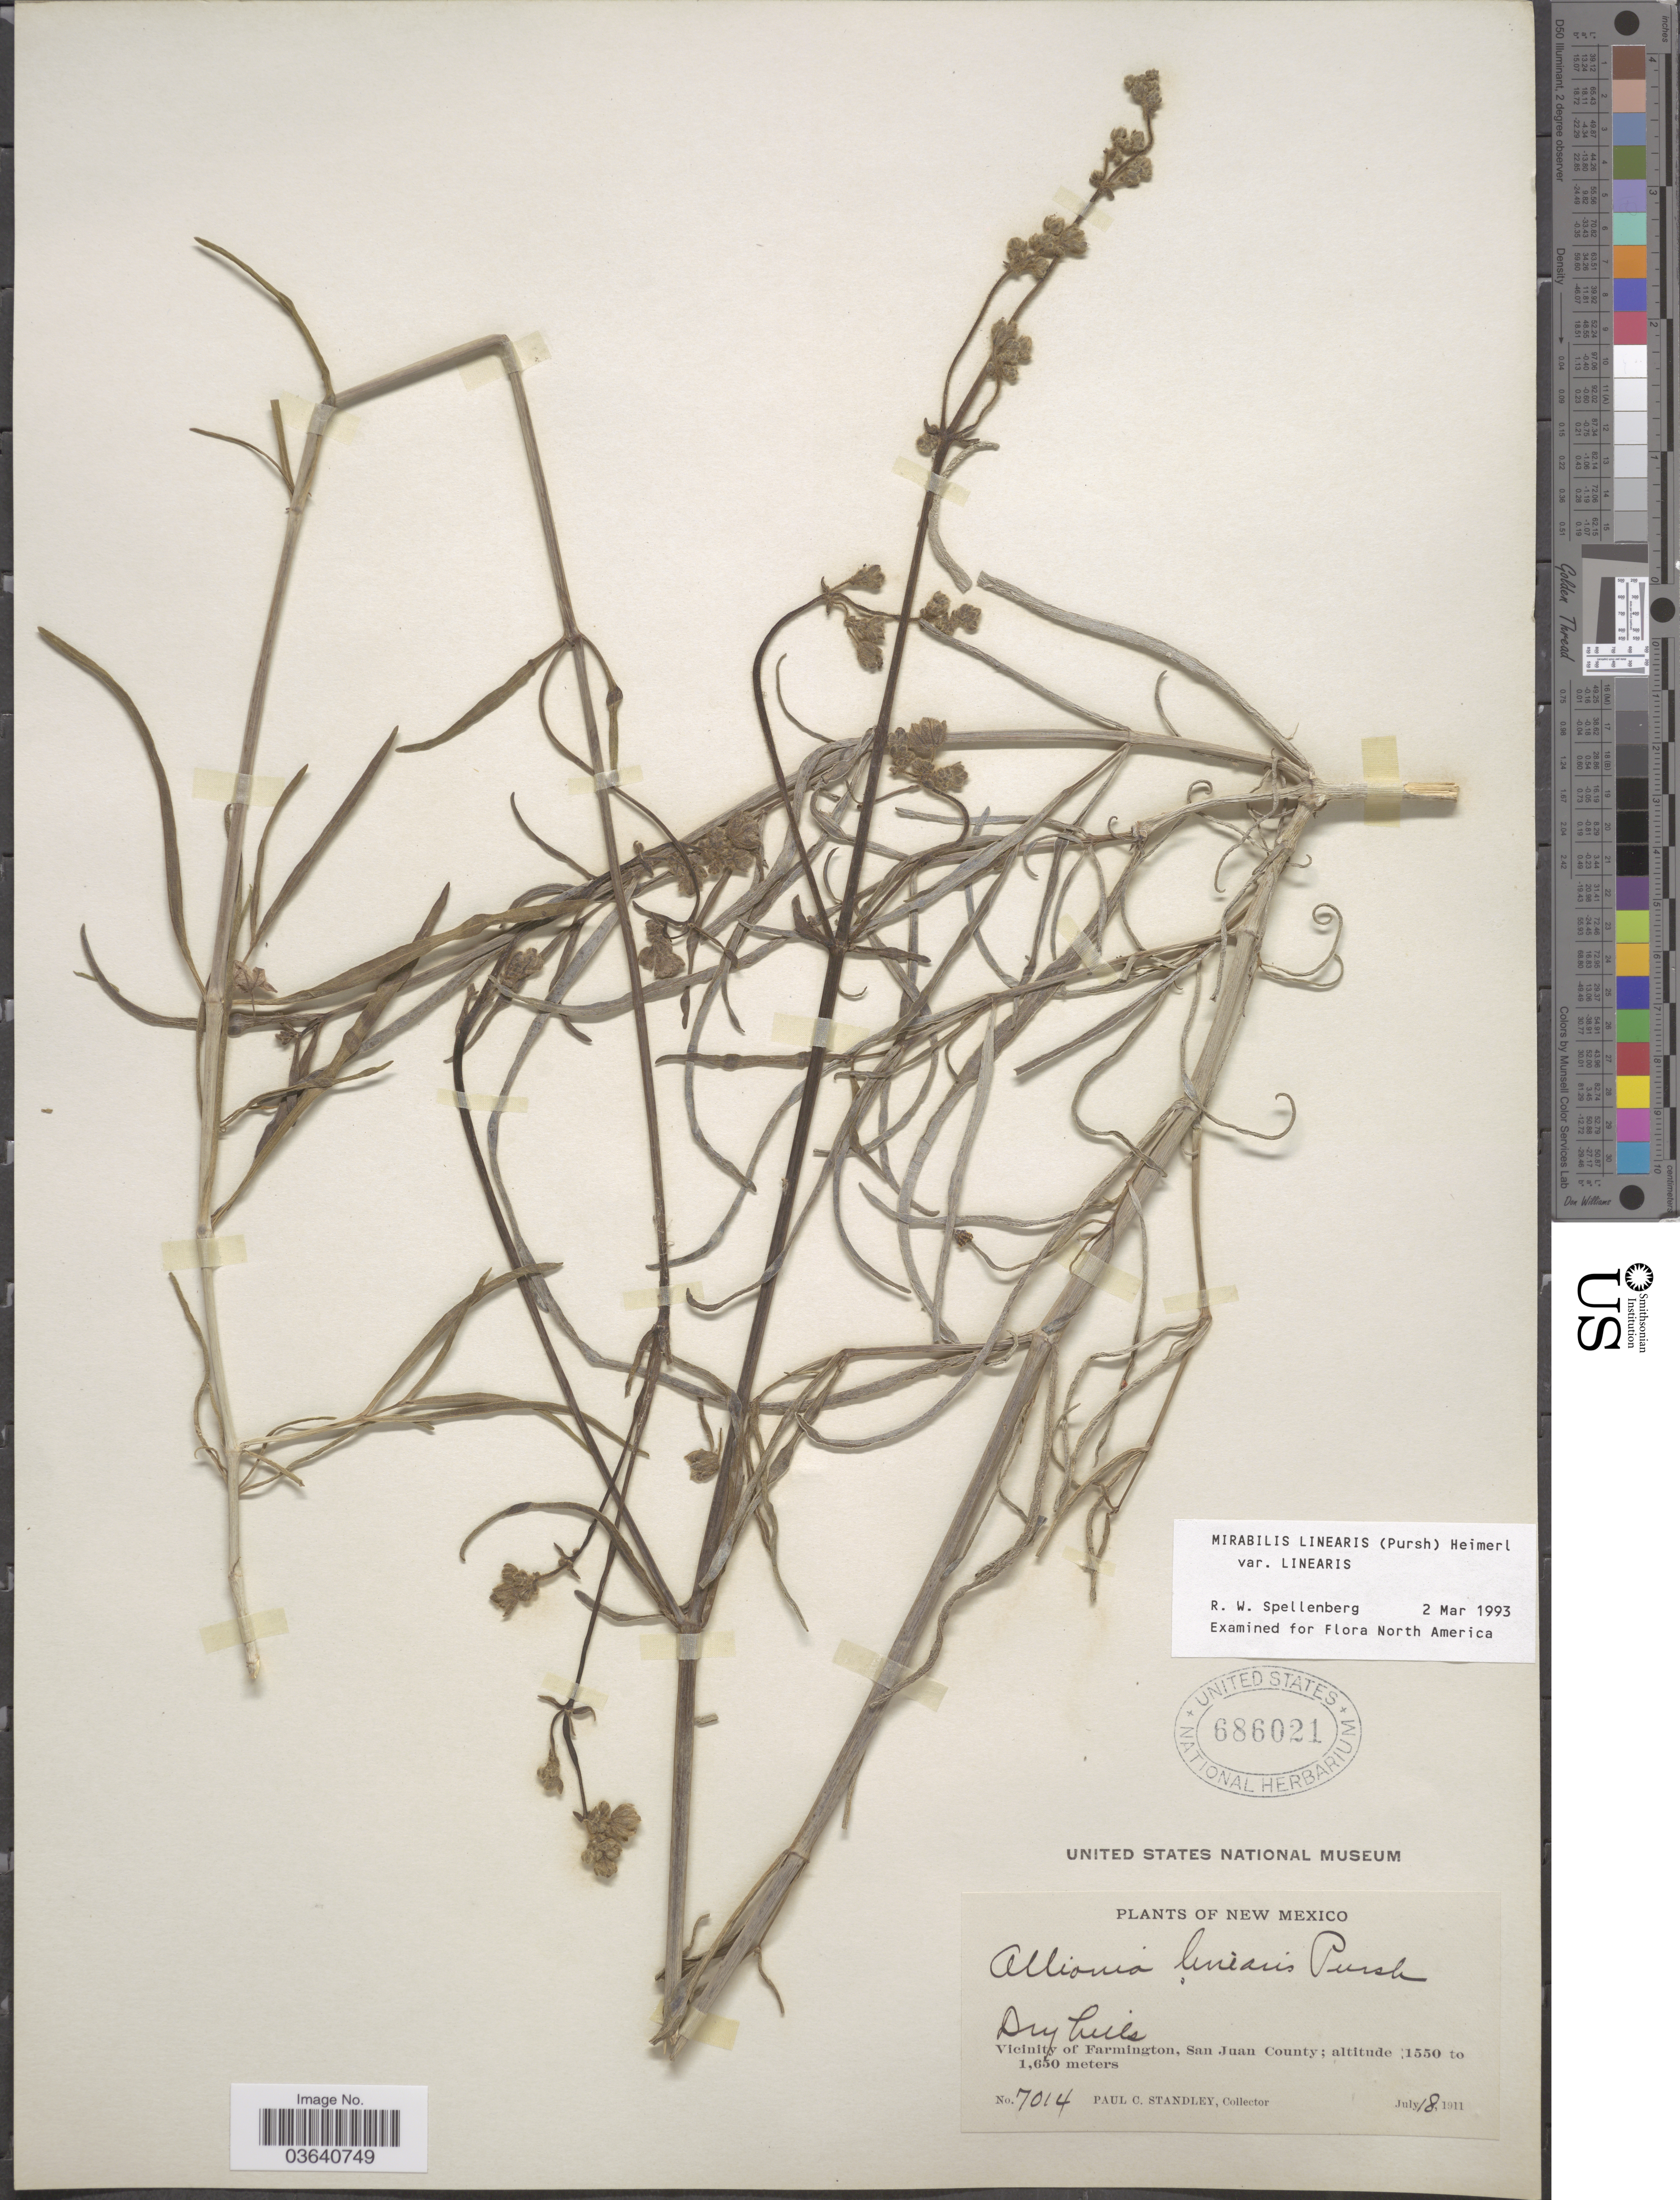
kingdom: Plantae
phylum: Tracheophyta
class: Magnoliopsida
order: Caryophyllales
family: Nyctaginaceae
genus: Mirabilis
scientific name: Mirabilis linearis var. linearis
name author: (Pursh) Heimerl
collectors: P. C. Standley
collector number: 7014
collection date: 1911-07-18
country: United States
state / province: New Mexico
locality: Dry hills, Vicinity of Farmington, San Juan County.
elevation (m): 1550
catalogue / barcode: US 686021